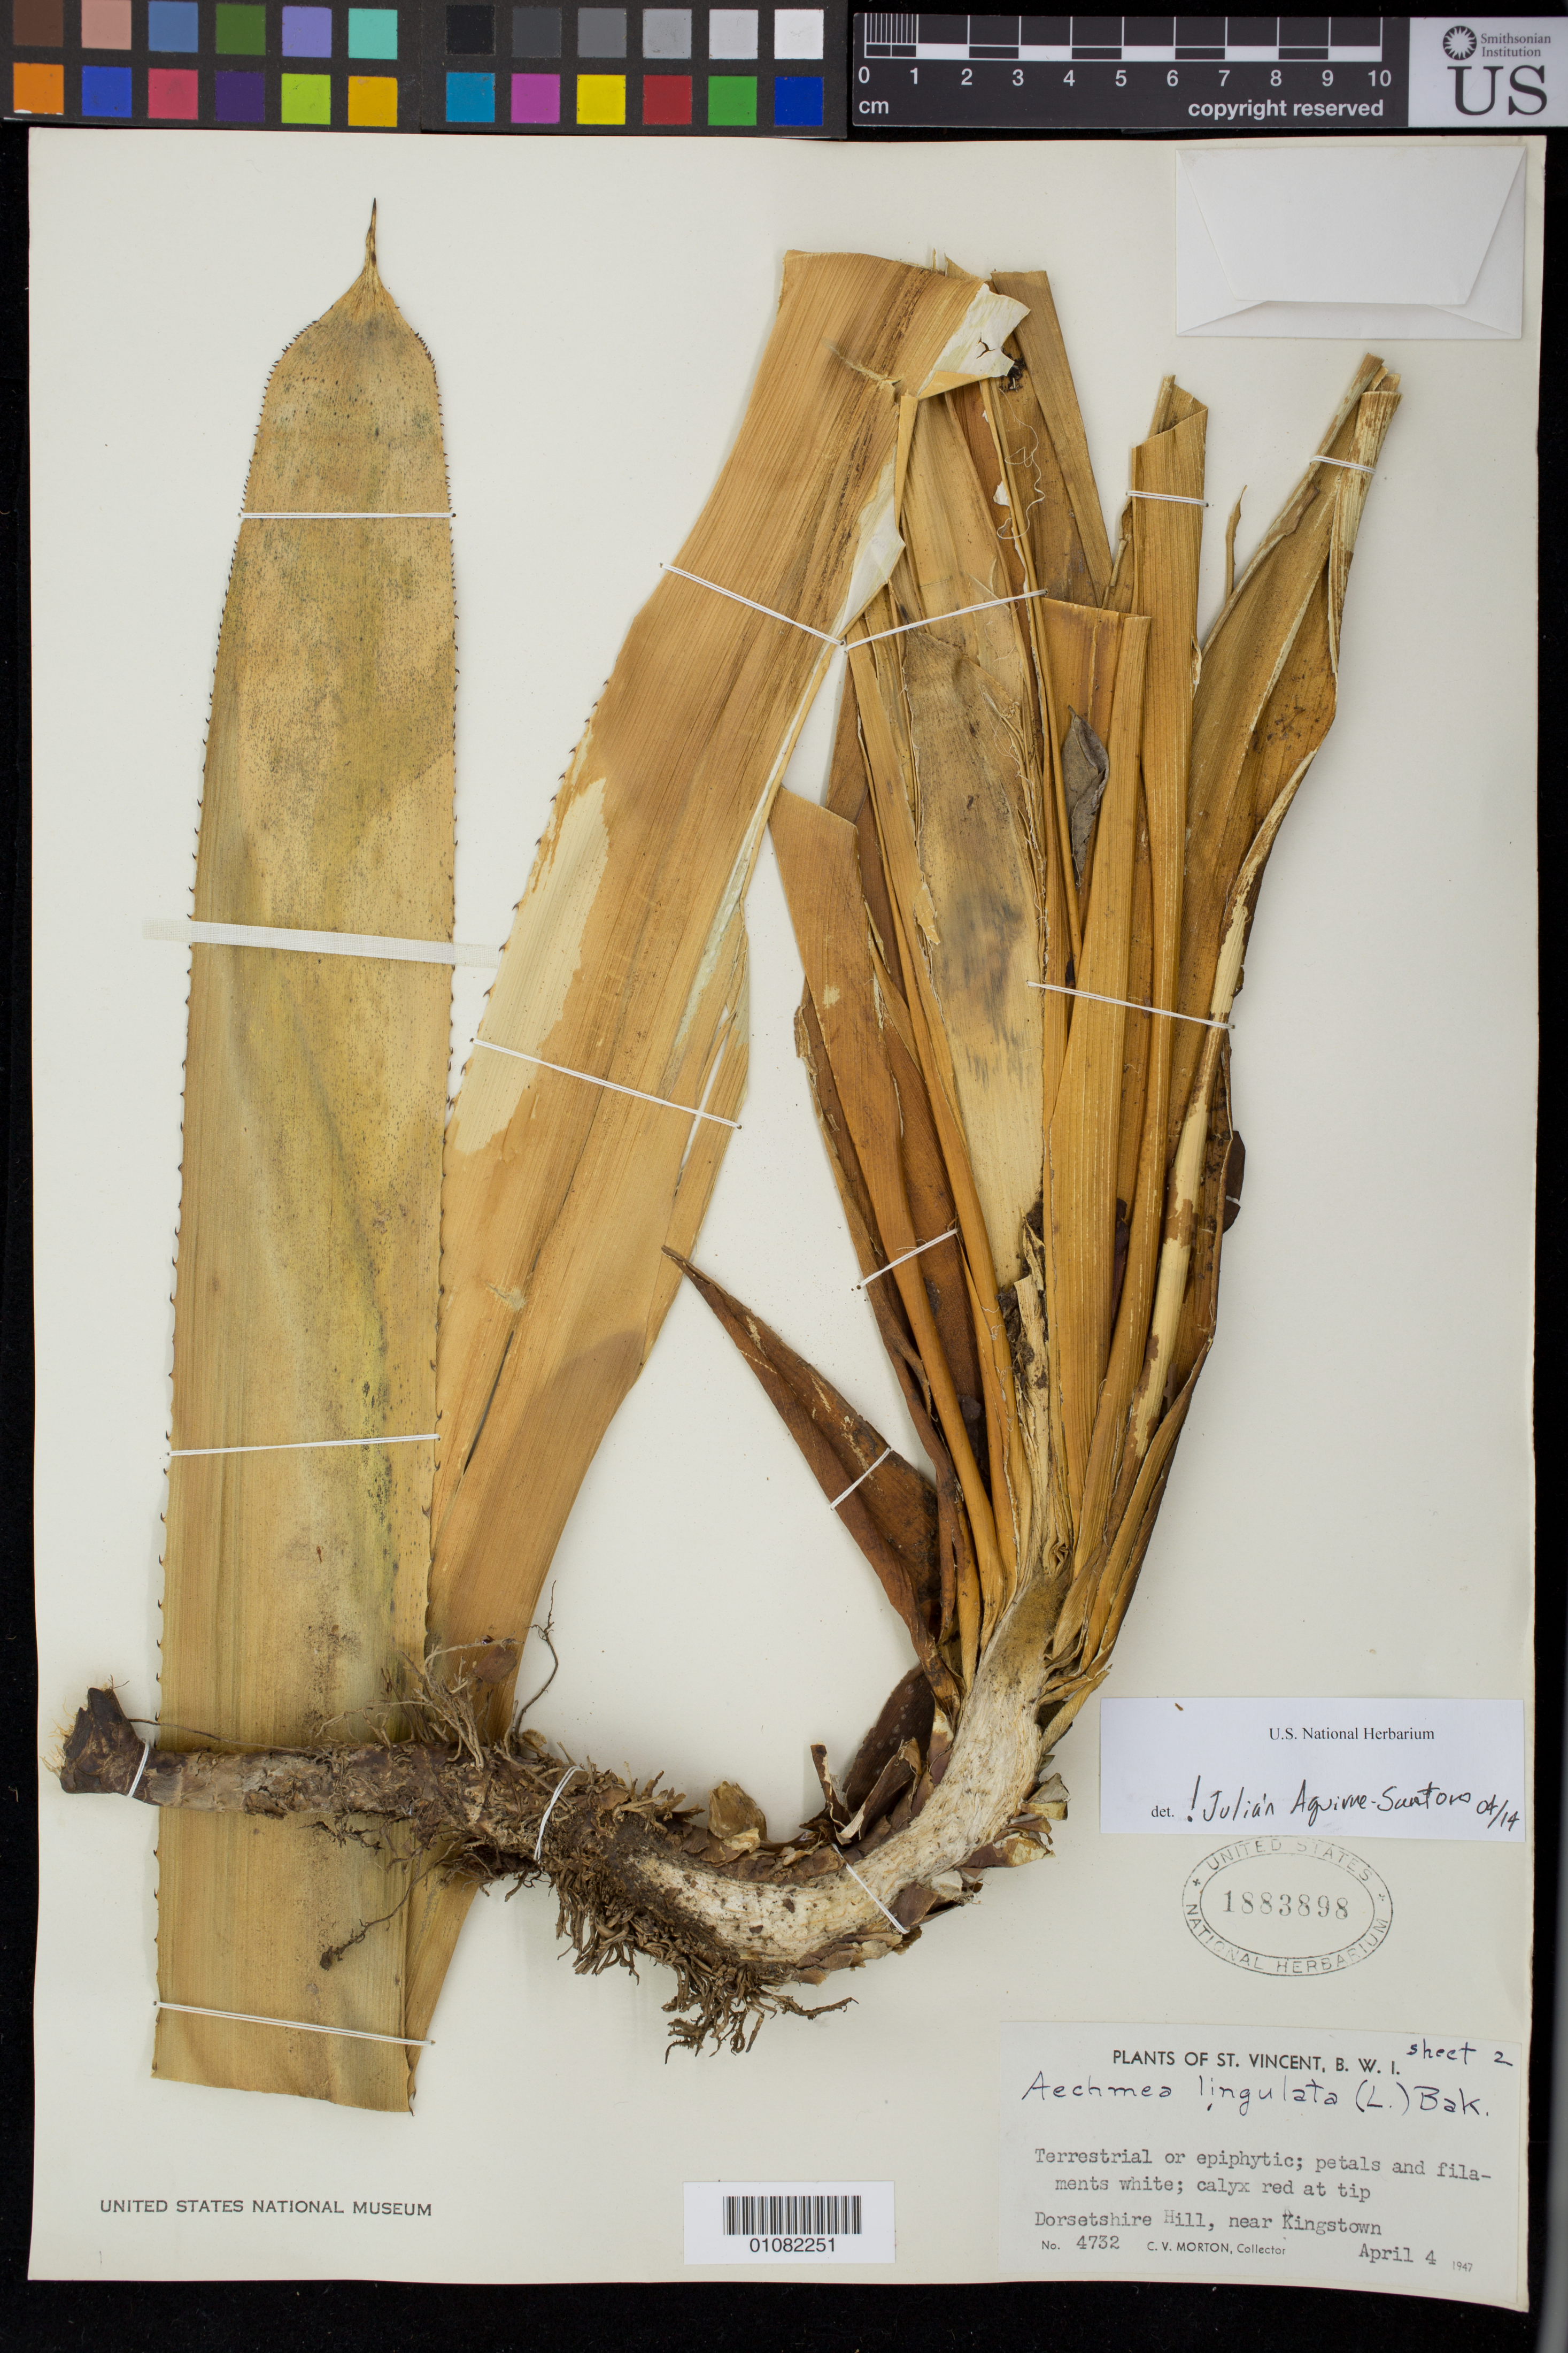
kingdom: Plantae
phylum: Tracheophyta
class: Liliopsida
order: Poales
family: Bromeliaceae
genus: Wittmackia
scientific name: Wittmackia lingulata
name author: (L.) Mez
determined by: Strong, Mark T., (BOT), Smithsonian Institution - National Museum of Natural History (UNITED STATES)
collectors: C. V. Morton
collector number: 4732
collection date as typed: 04 Apr 1947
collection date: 1947-04-04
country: St. Vincent - Grenadines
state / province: Saint George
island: St. Vincent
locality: Dorsetshire Hill, near Kingstown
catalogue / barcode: US 1883898